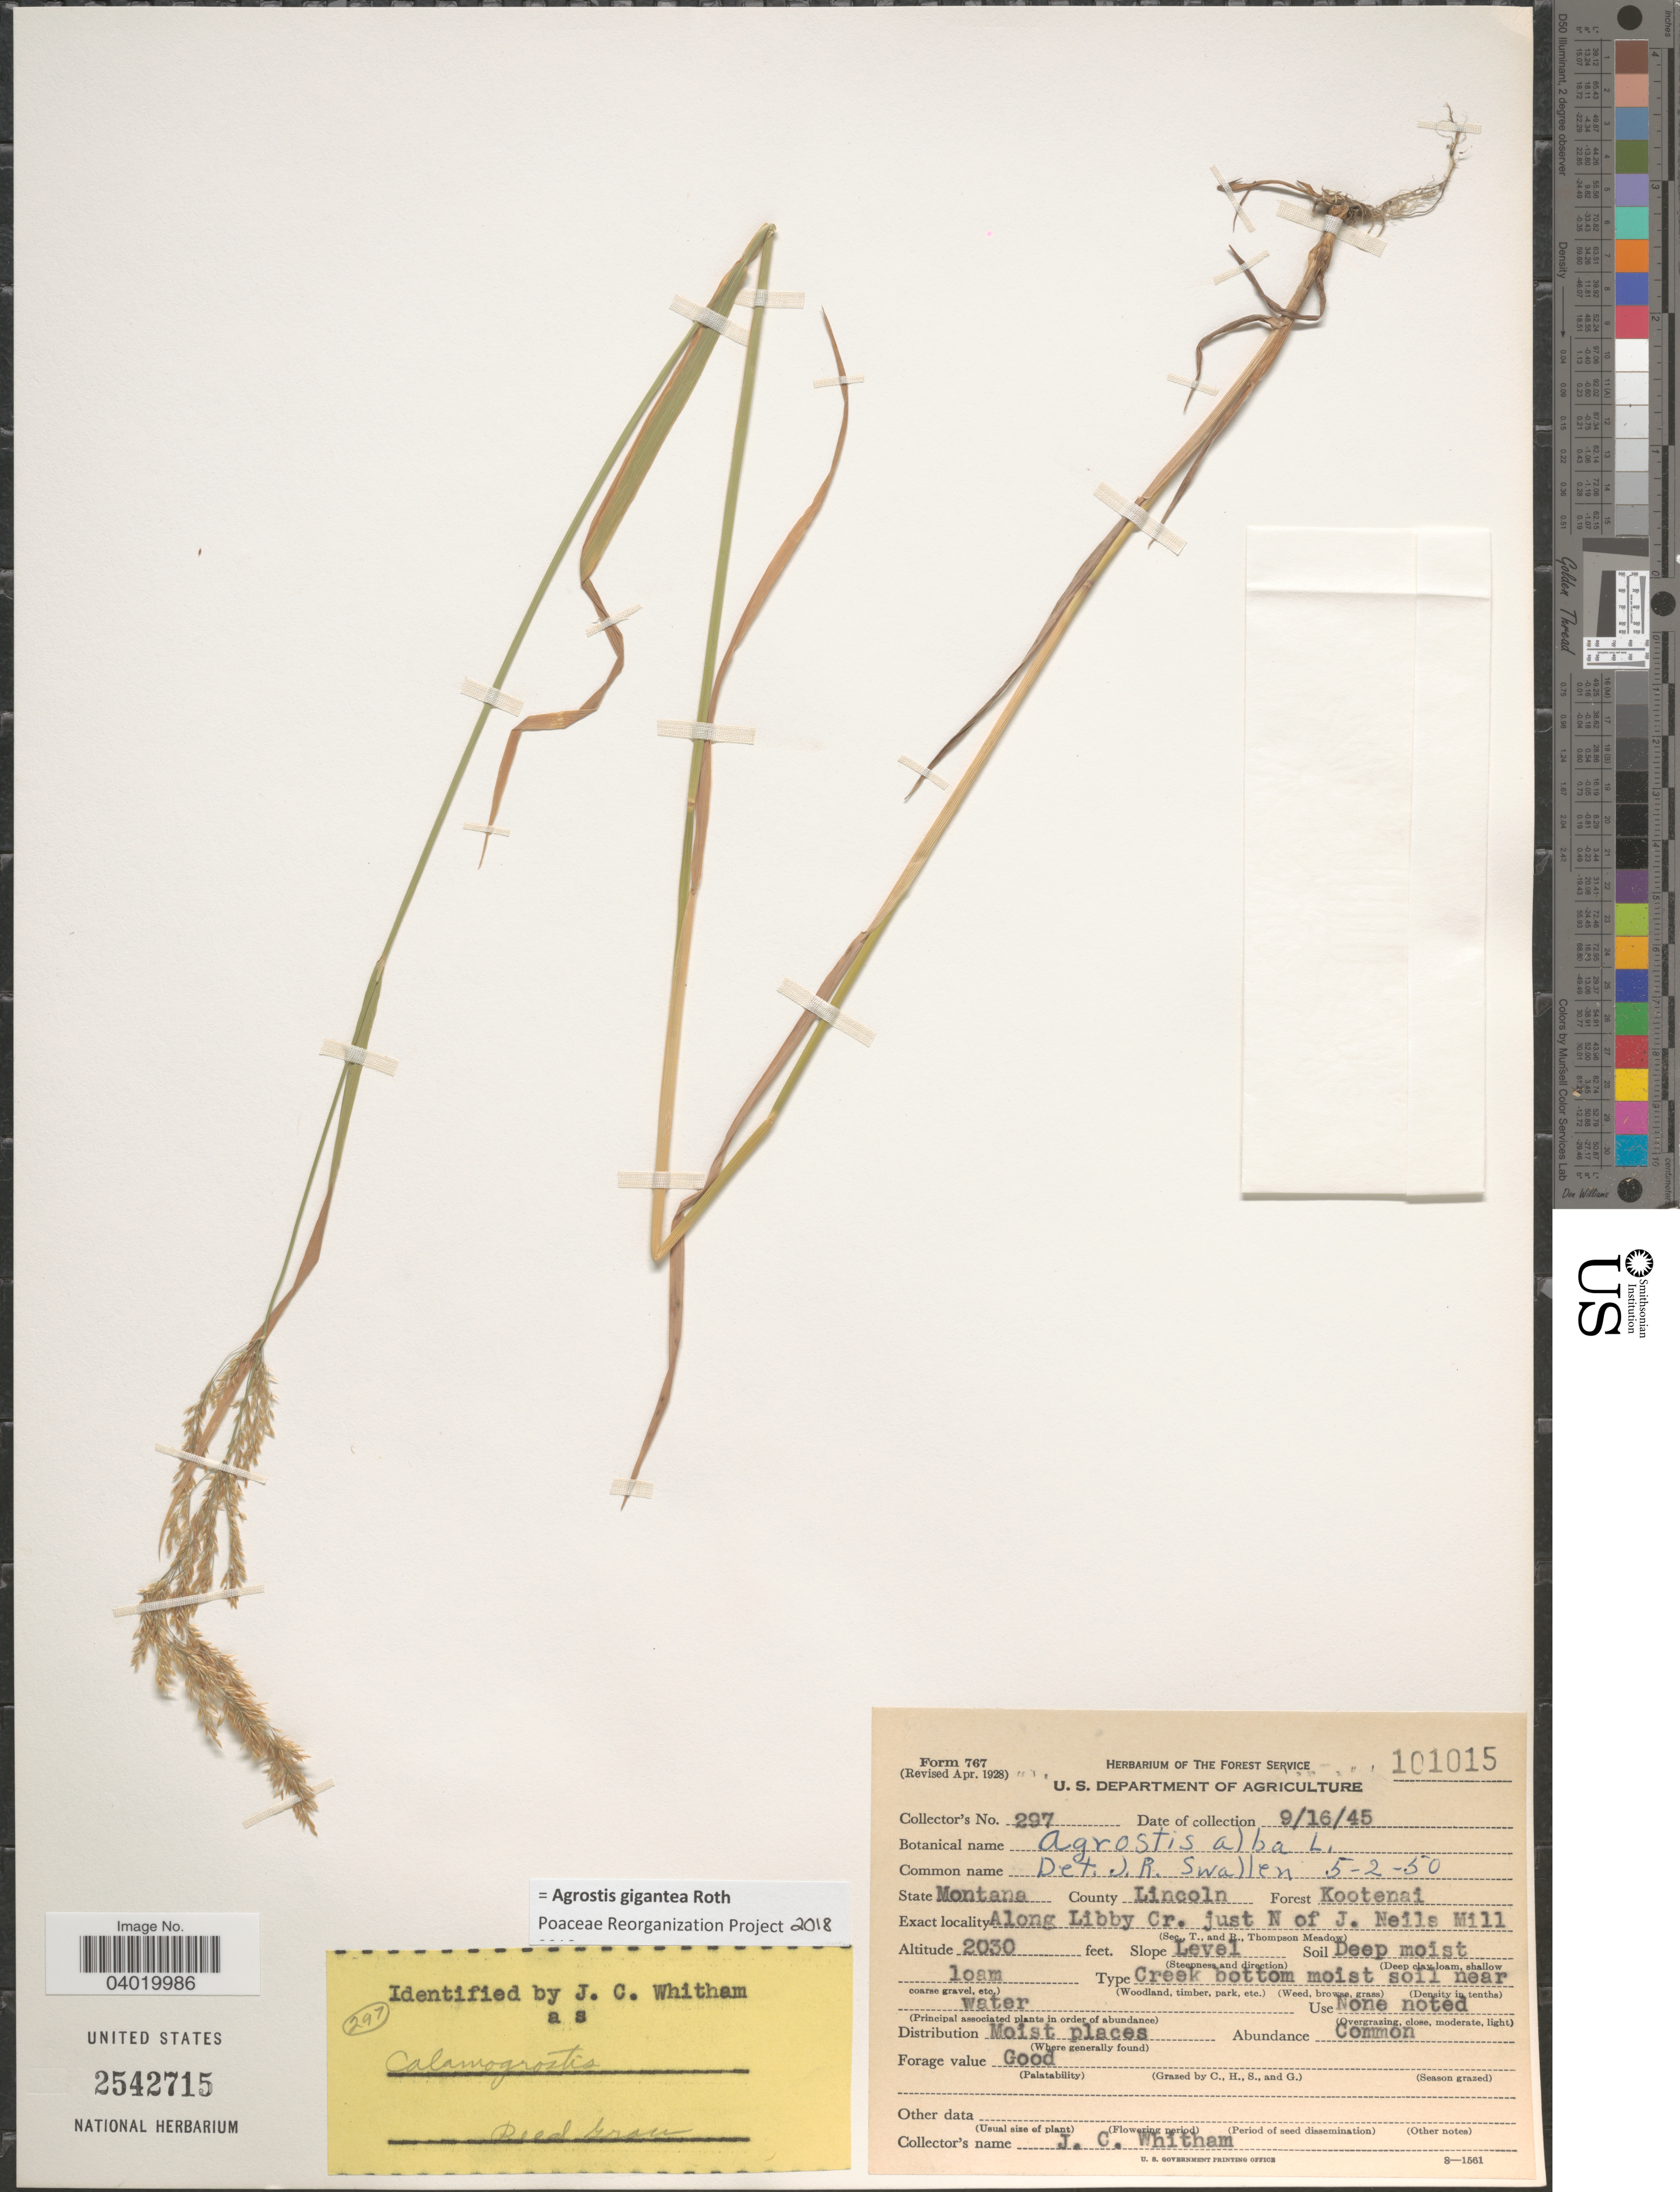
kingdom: Plantae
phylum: Tracheophyta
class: Liliopsida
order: Poales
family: Poaceae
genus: Agrostis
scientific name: Agrostis gigantea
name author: Roth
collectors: J. Whitham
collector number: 297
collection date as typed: Transcribed d/m/y: 16/9/45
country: United States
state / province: Montana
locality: County Lincoln. Forest Kootenai. Along Libby Cr. just N of J. Neils Mill.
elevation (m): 619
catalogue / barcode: US 2542715